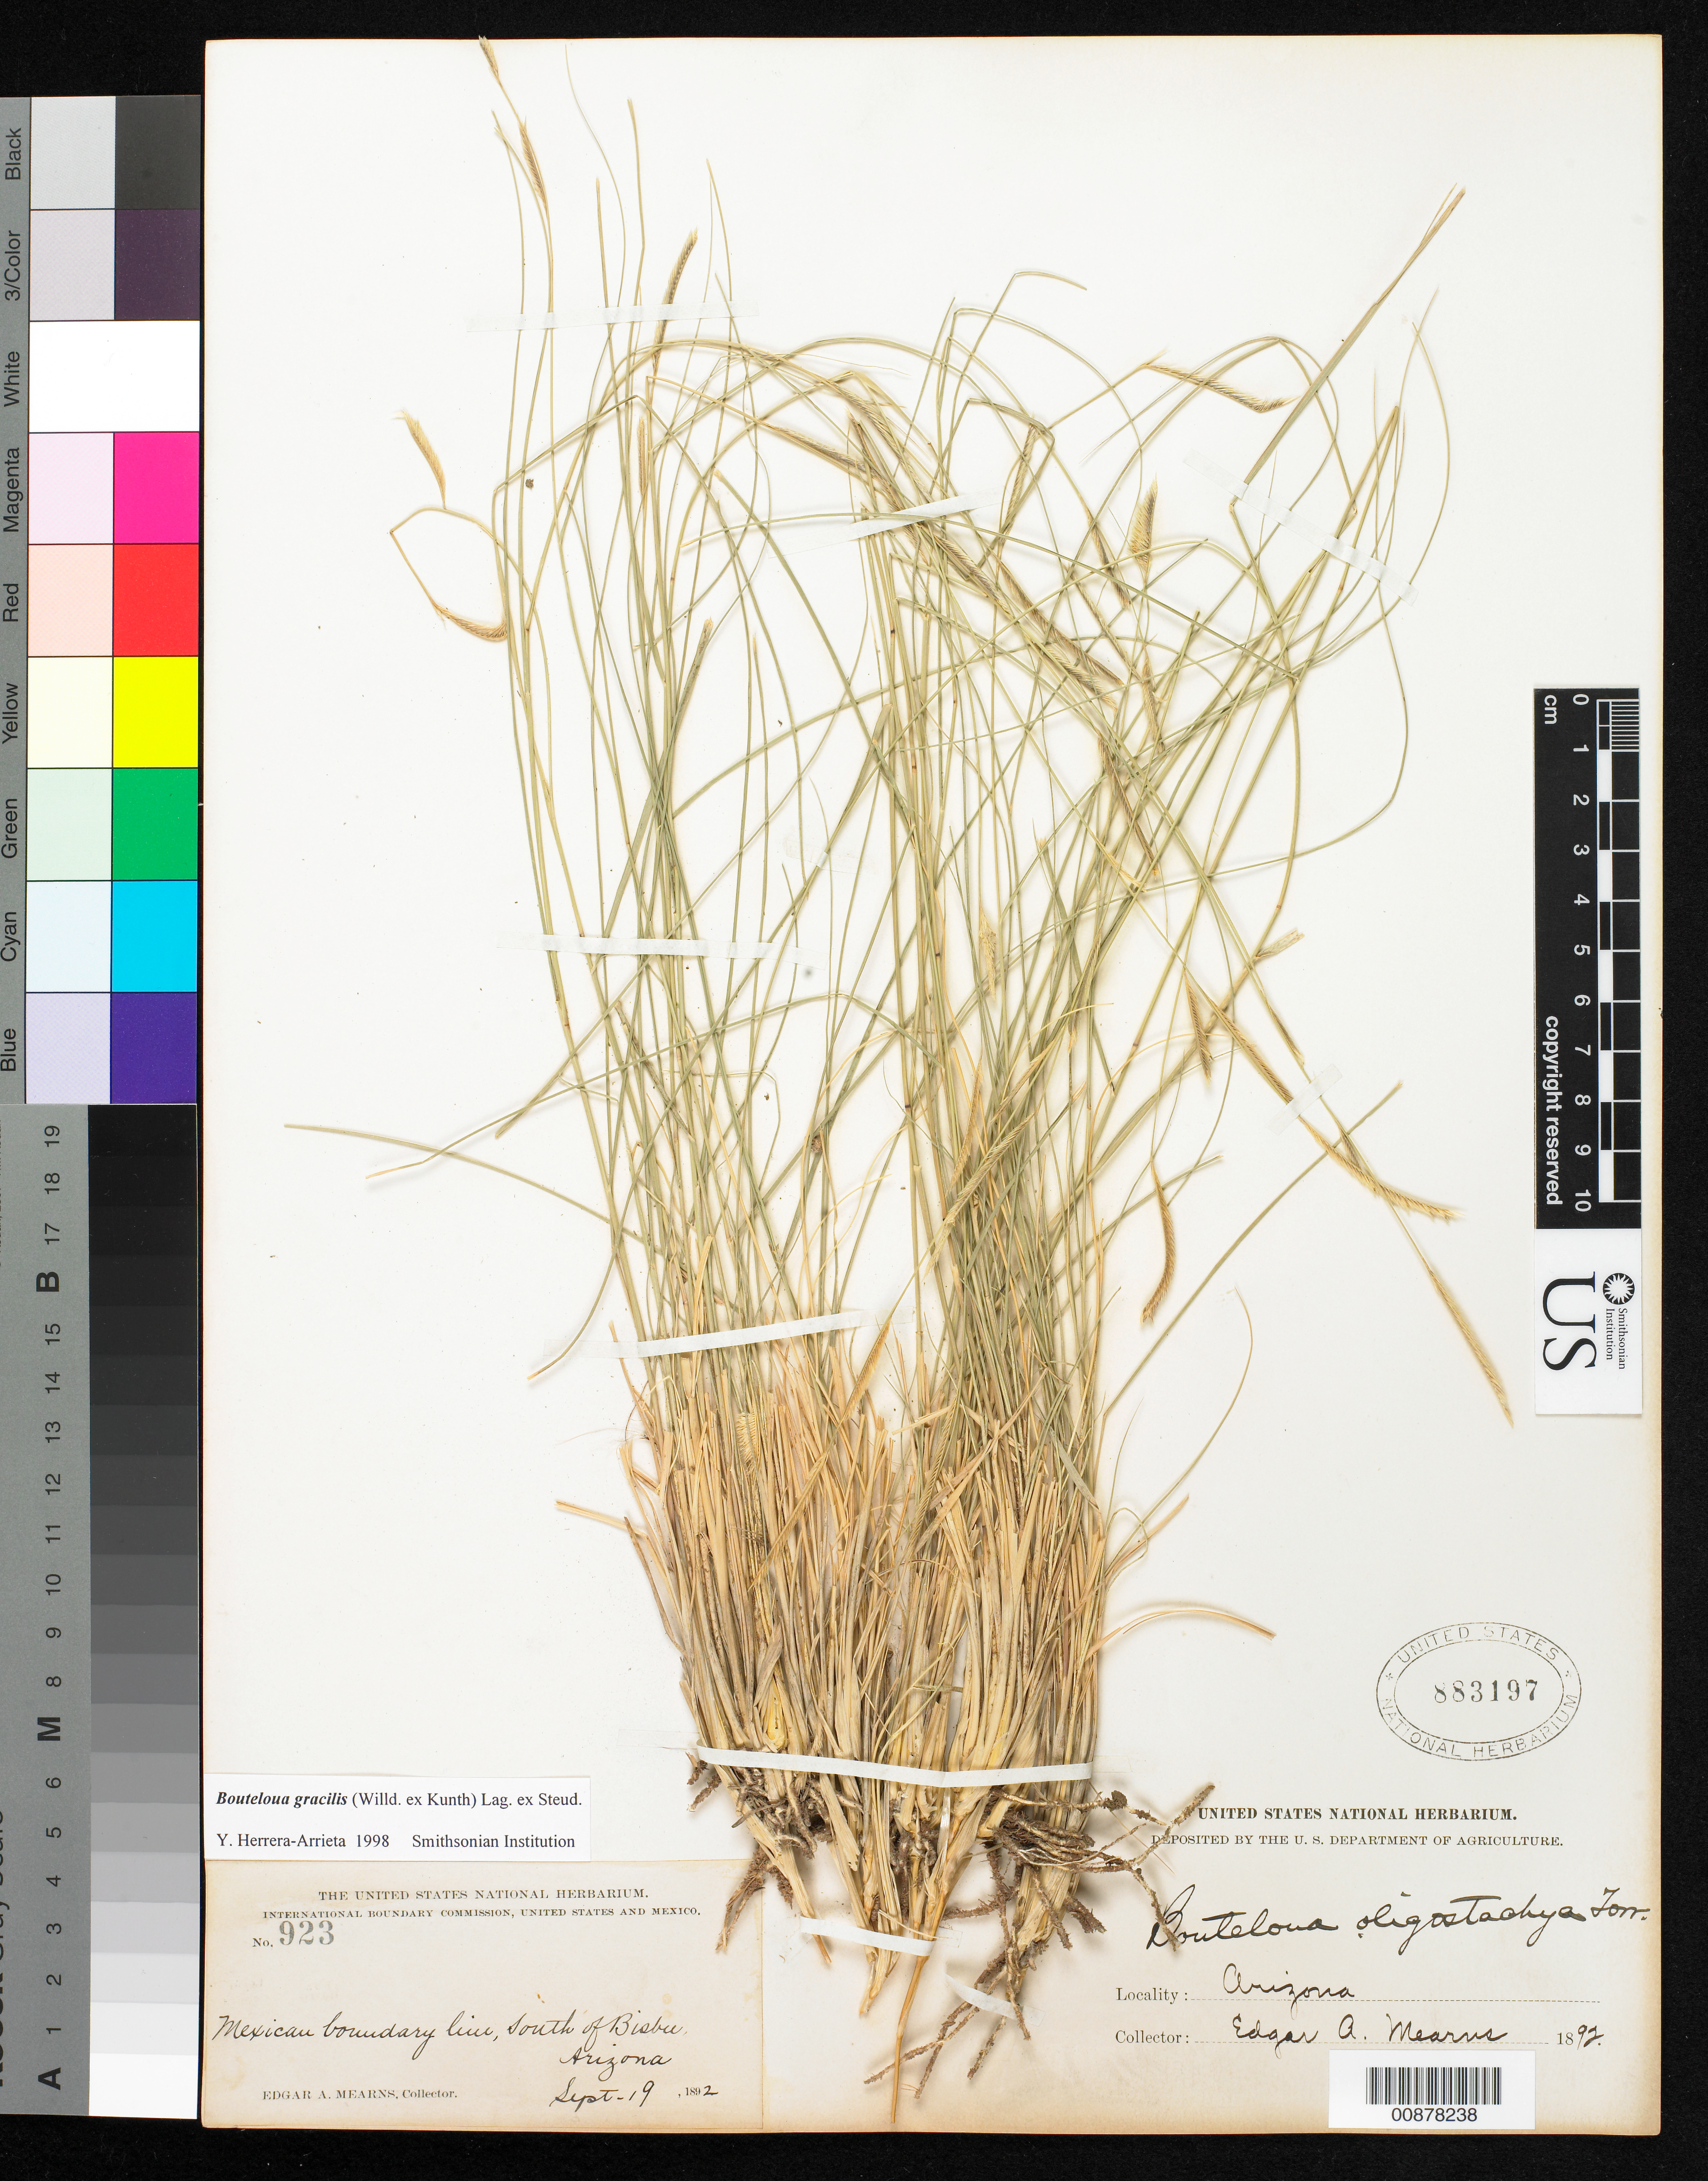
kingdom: Plantae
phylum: Tracheophyta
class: Liliopsida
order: Poales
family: Poaceae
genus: Bouteloua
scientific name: Bouteloua gracilis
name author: (Kunth) Lag. ex Griffiths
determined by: Herrera Arrieta, Y., (CIIDIR), Instituto Politecnico Nacional (MEXICO)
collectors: E. A. Mearns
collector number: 923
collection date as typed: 19 Sep 1892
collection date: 1892-09-19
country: United States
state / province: Arizona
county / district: Cochise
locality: Mexican Boundary Line, S of Bisbee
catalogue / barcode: US 883197